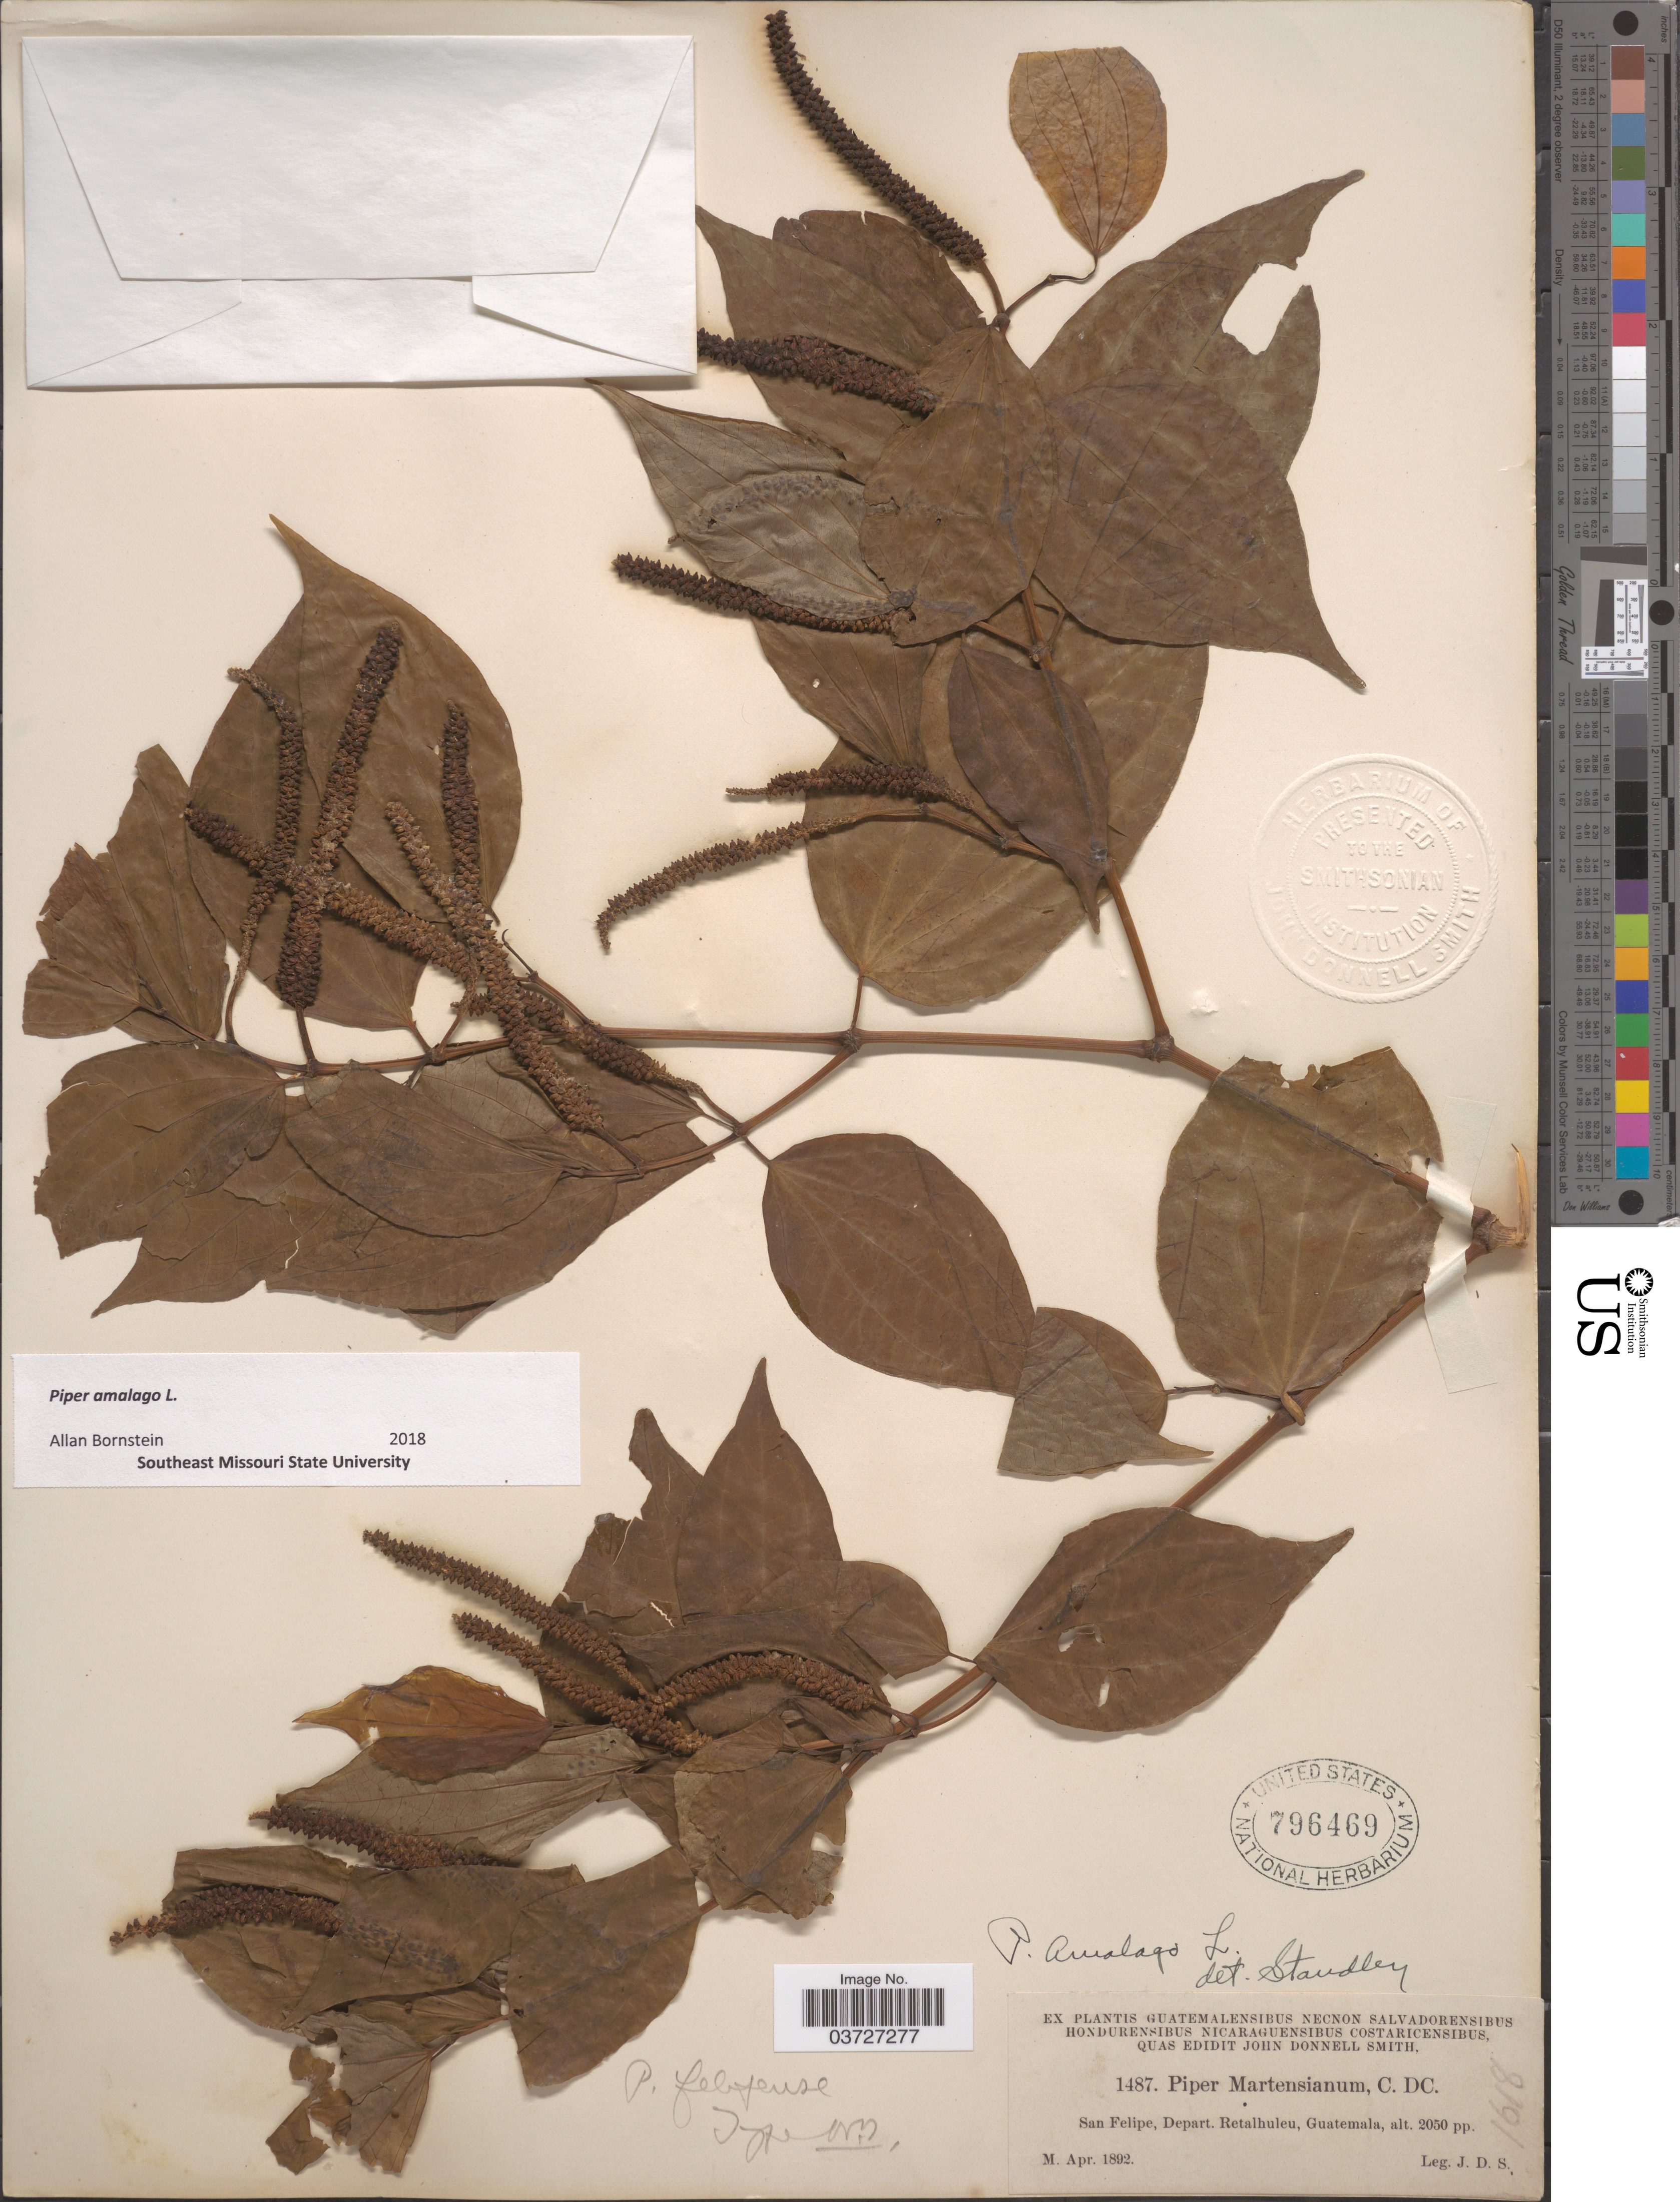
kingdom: Plantae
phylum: Tracheophyta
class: Magnoliopsida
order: Piperales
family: Piperaceae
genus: Piper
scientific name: Piper amalago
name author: L.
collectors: J. Donnell Smith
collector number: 1487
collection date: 1892-04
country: Guatemala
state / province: Retalhuleu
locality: San Felipe, Depart. Retalhuleu.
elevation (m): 625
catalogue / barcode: US 796469